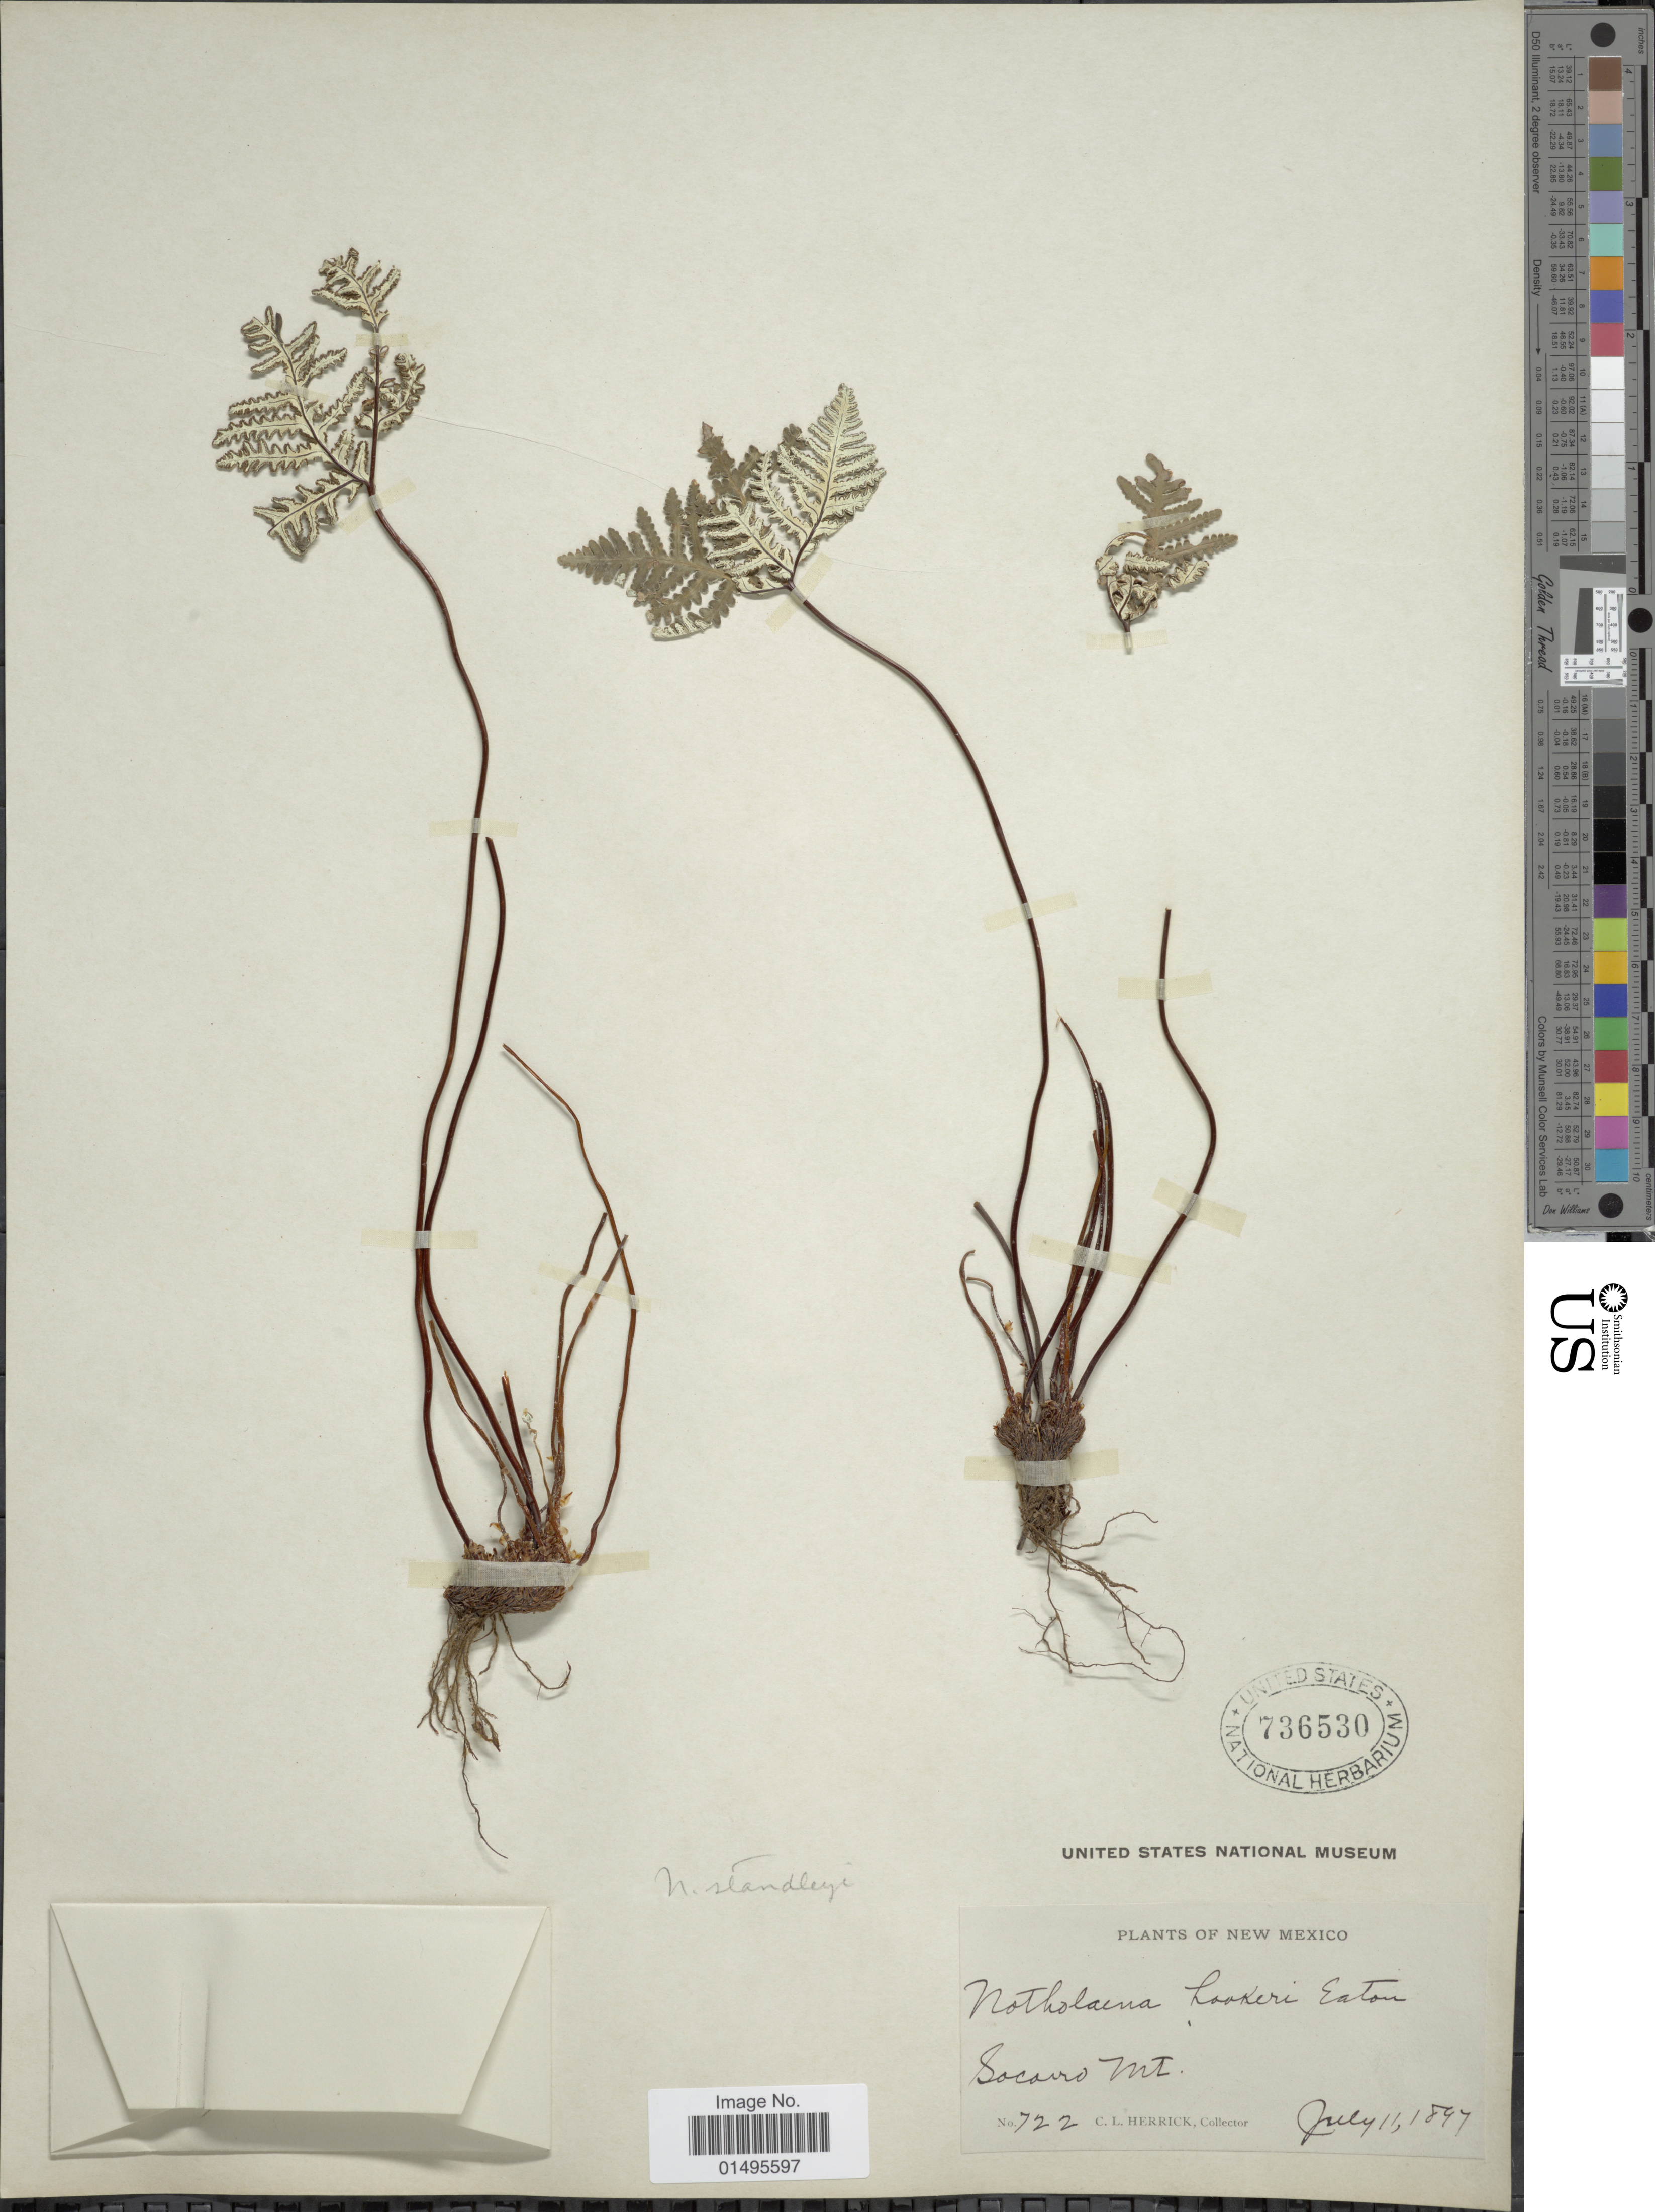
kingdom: Plantae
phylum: Tracheophyta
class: Polypodiopsida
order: Polypodiales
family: Pteridaceae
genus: Notholaena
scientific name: Notholaena standleyi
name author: Maxon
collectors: C. Herrick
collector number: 722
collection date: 1847-07-11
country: United States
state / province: New Mexico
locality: Socorro Mt.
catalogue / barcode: US 736530